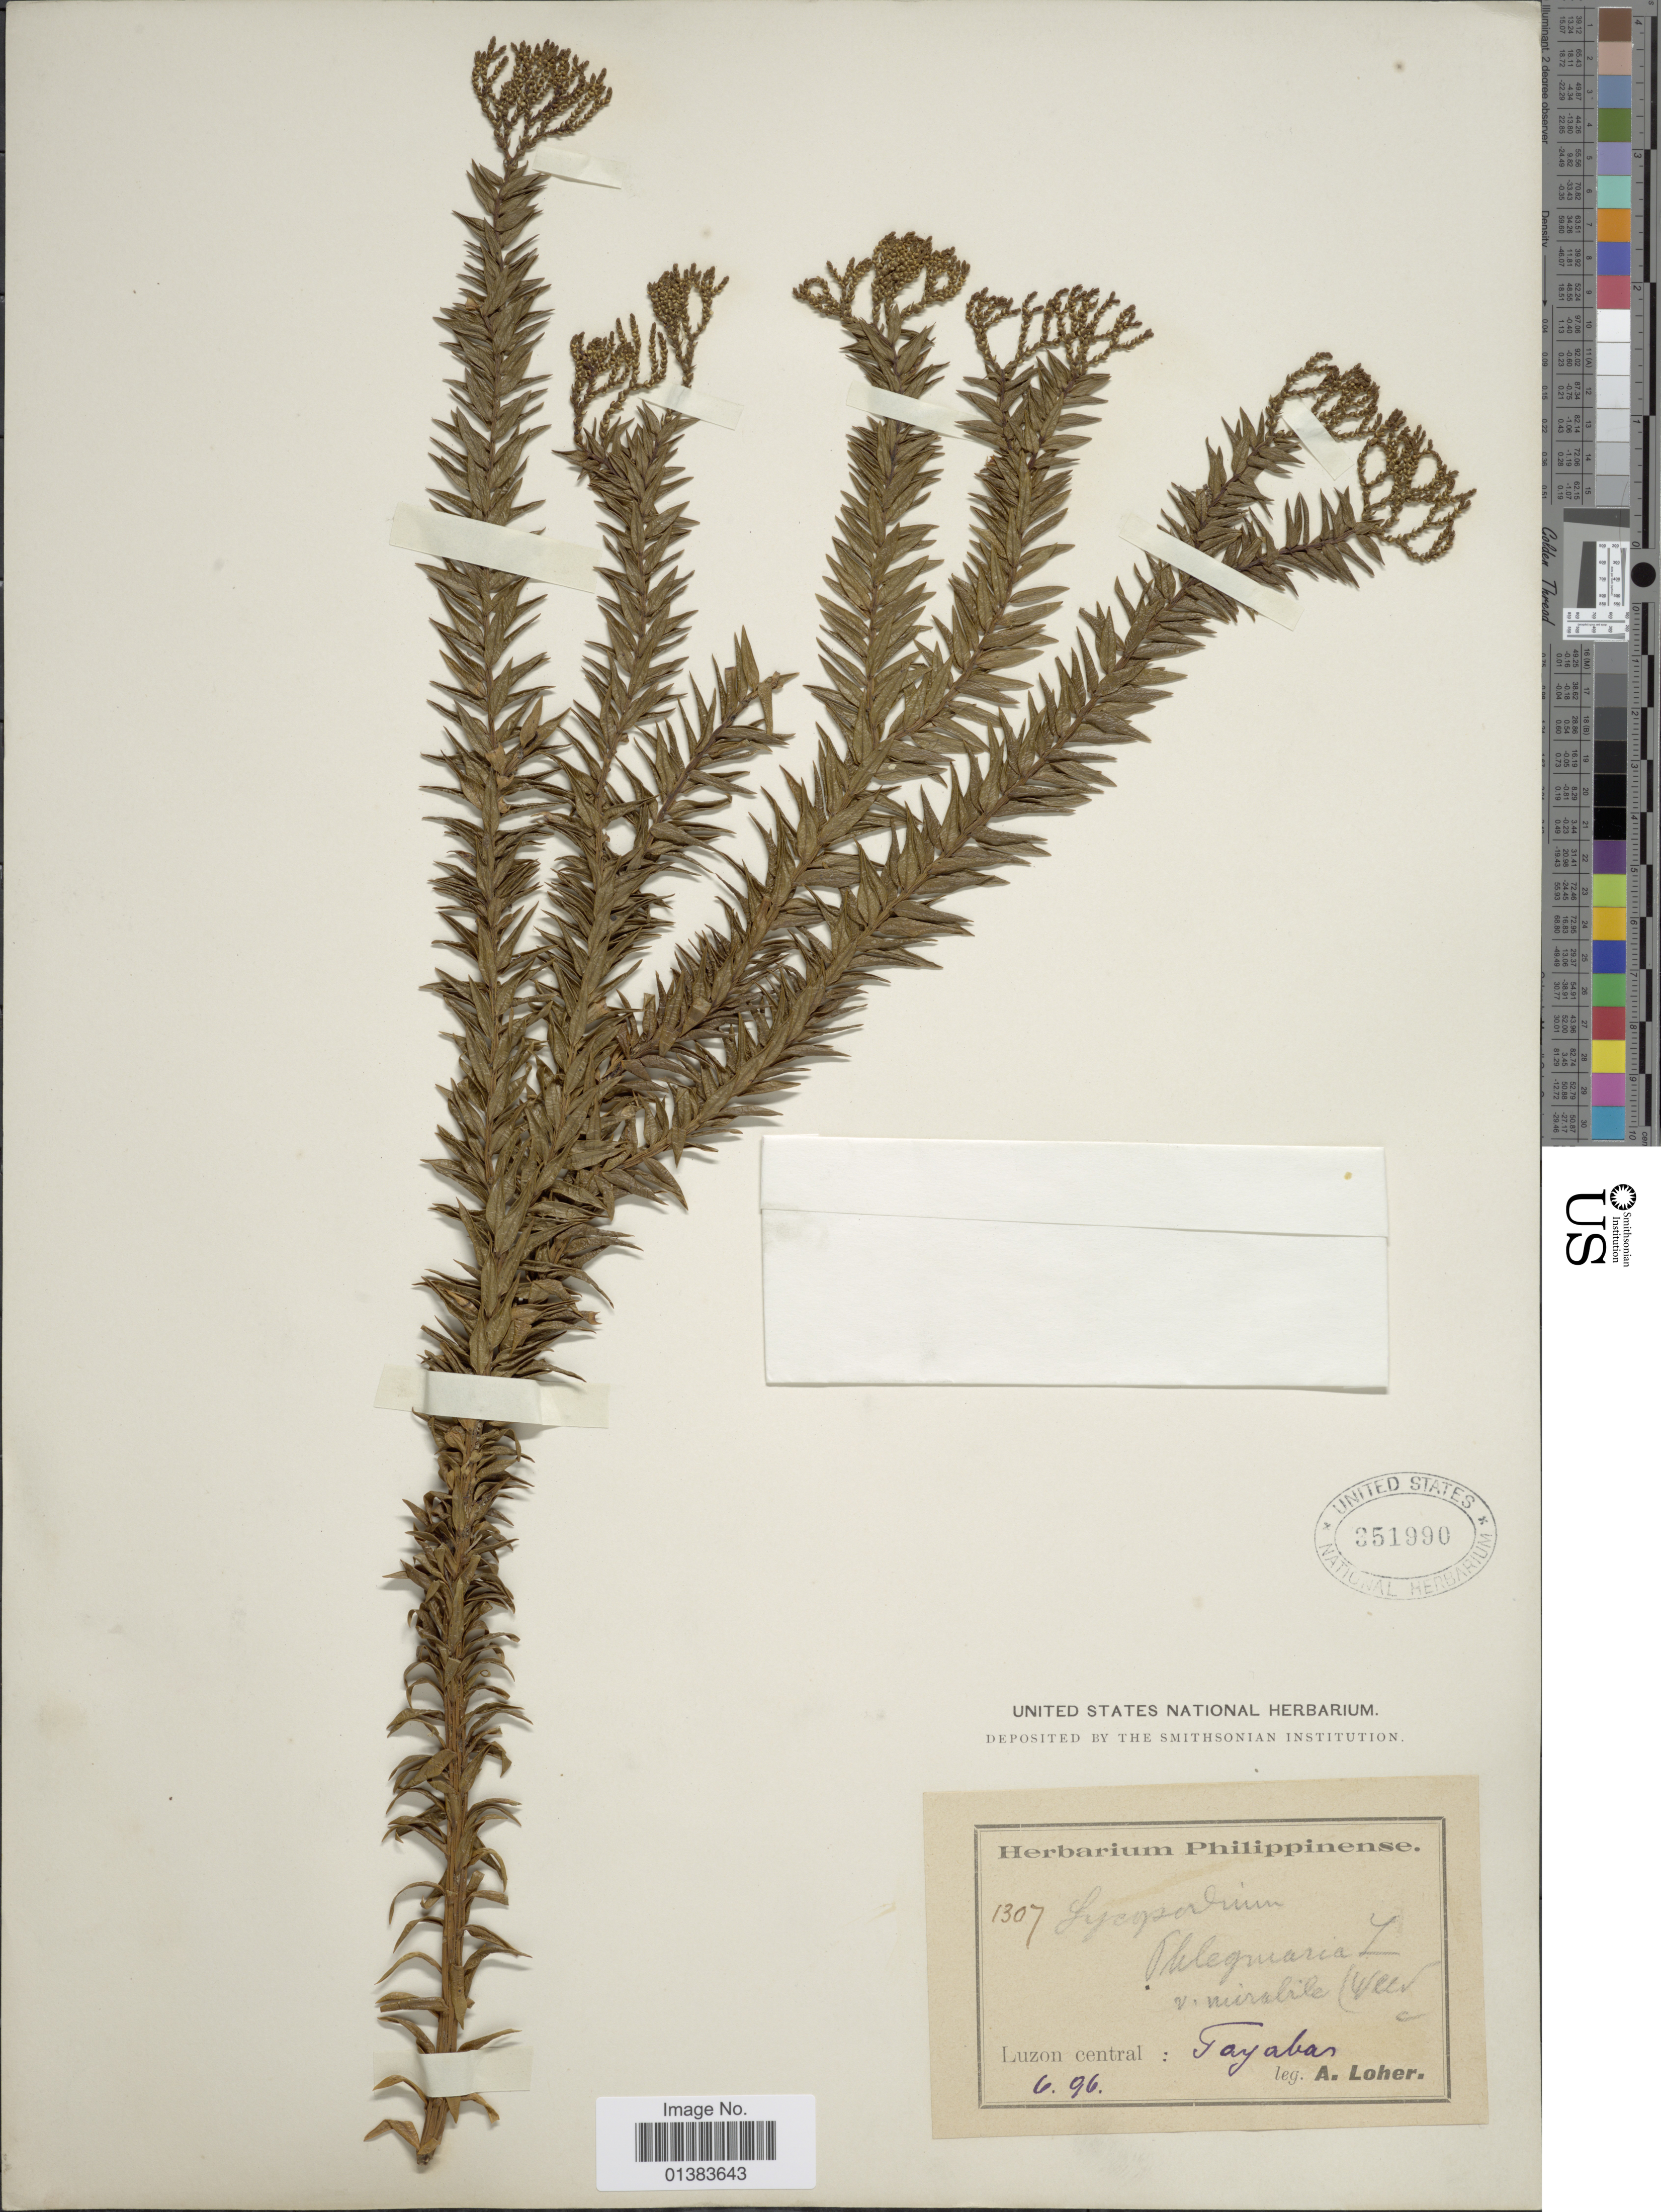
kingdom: Plantae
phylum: Tracheophyta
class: Lycopodiopsida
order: Lycopodiales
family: Lycopodiaceae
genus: Phlegmariurus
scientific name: Phlegmariurus elmeri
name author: (Herter) A. R. Field & Bostock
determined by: Field, A. R.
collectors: A. Loher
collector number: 1307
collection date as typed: Transcribed d/m/y: /6/96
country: Philippines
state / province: Central Luzon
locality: Tayabas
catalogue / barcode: US 351990